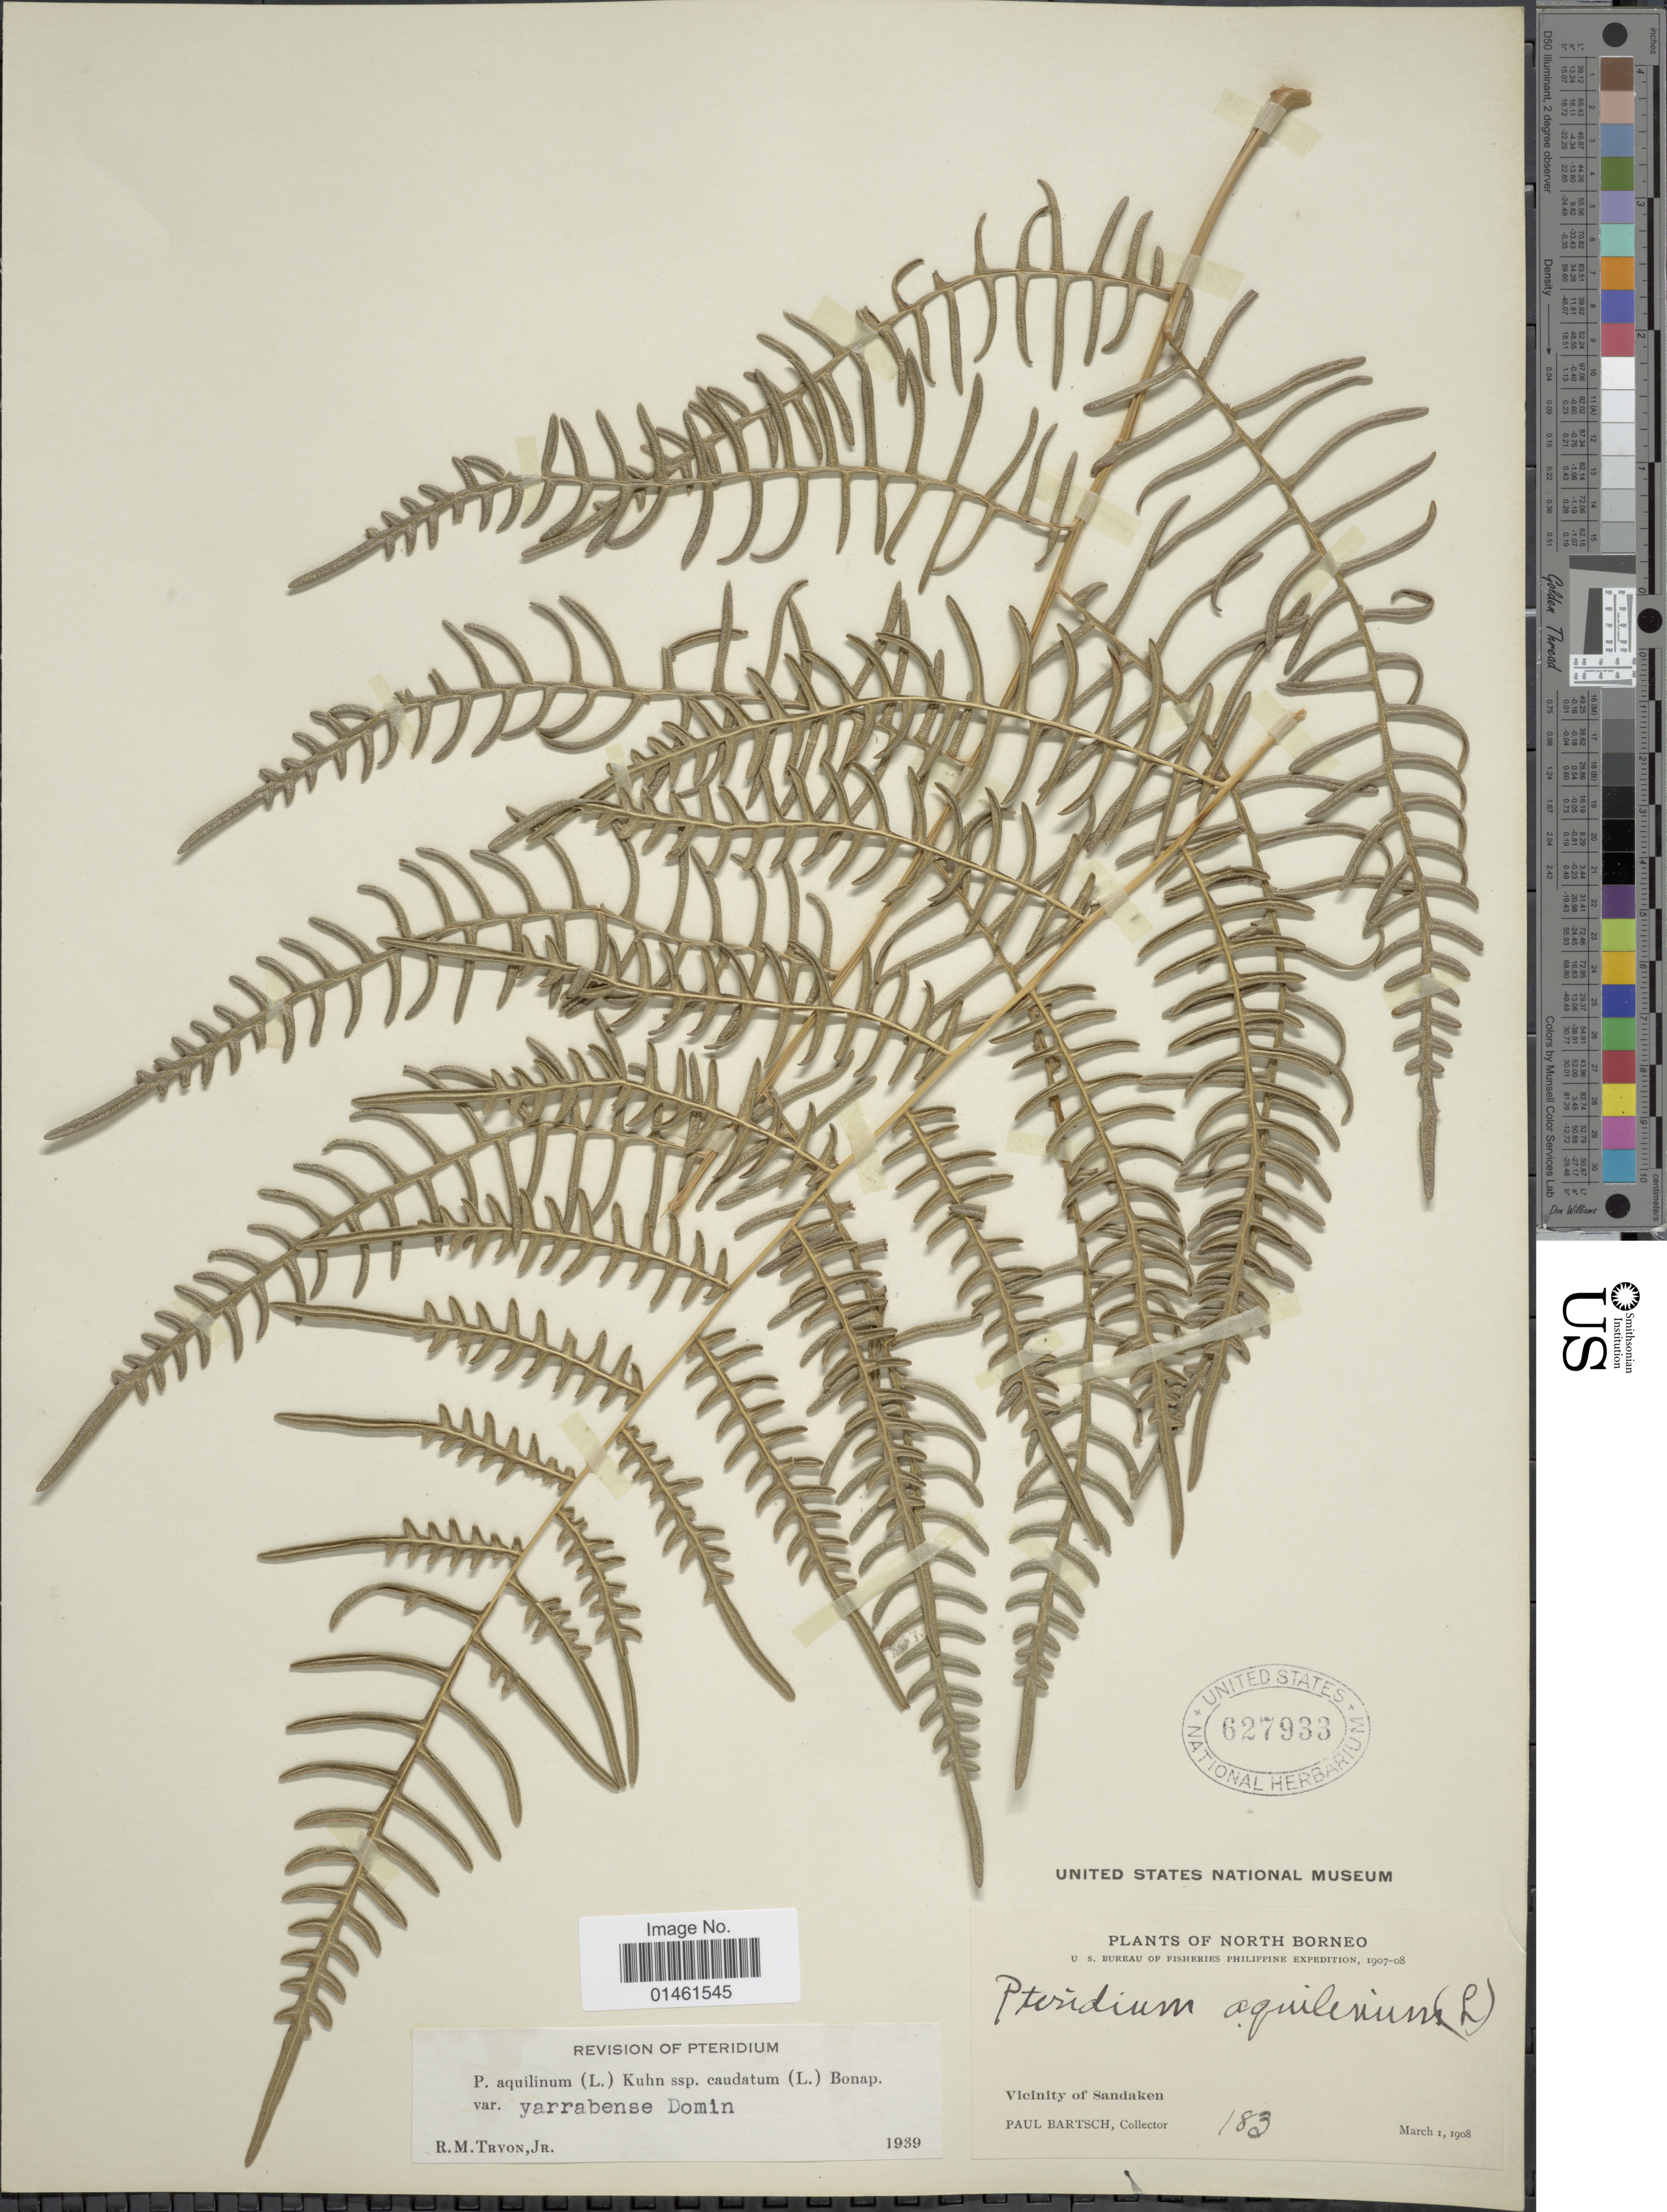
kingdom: Plantae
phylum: Tracheophyta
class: Polypodiopsida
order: Polypodiales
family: Dennstaedtiaceae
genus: Pteridium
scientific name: Pteridium aquilinum var. yarrabense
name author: Domin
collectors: P. Bartsch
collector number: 183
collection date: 1908-03-01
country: Malaysia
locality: North Borneo, Vicinity of Sandaken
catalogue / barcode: US 627933